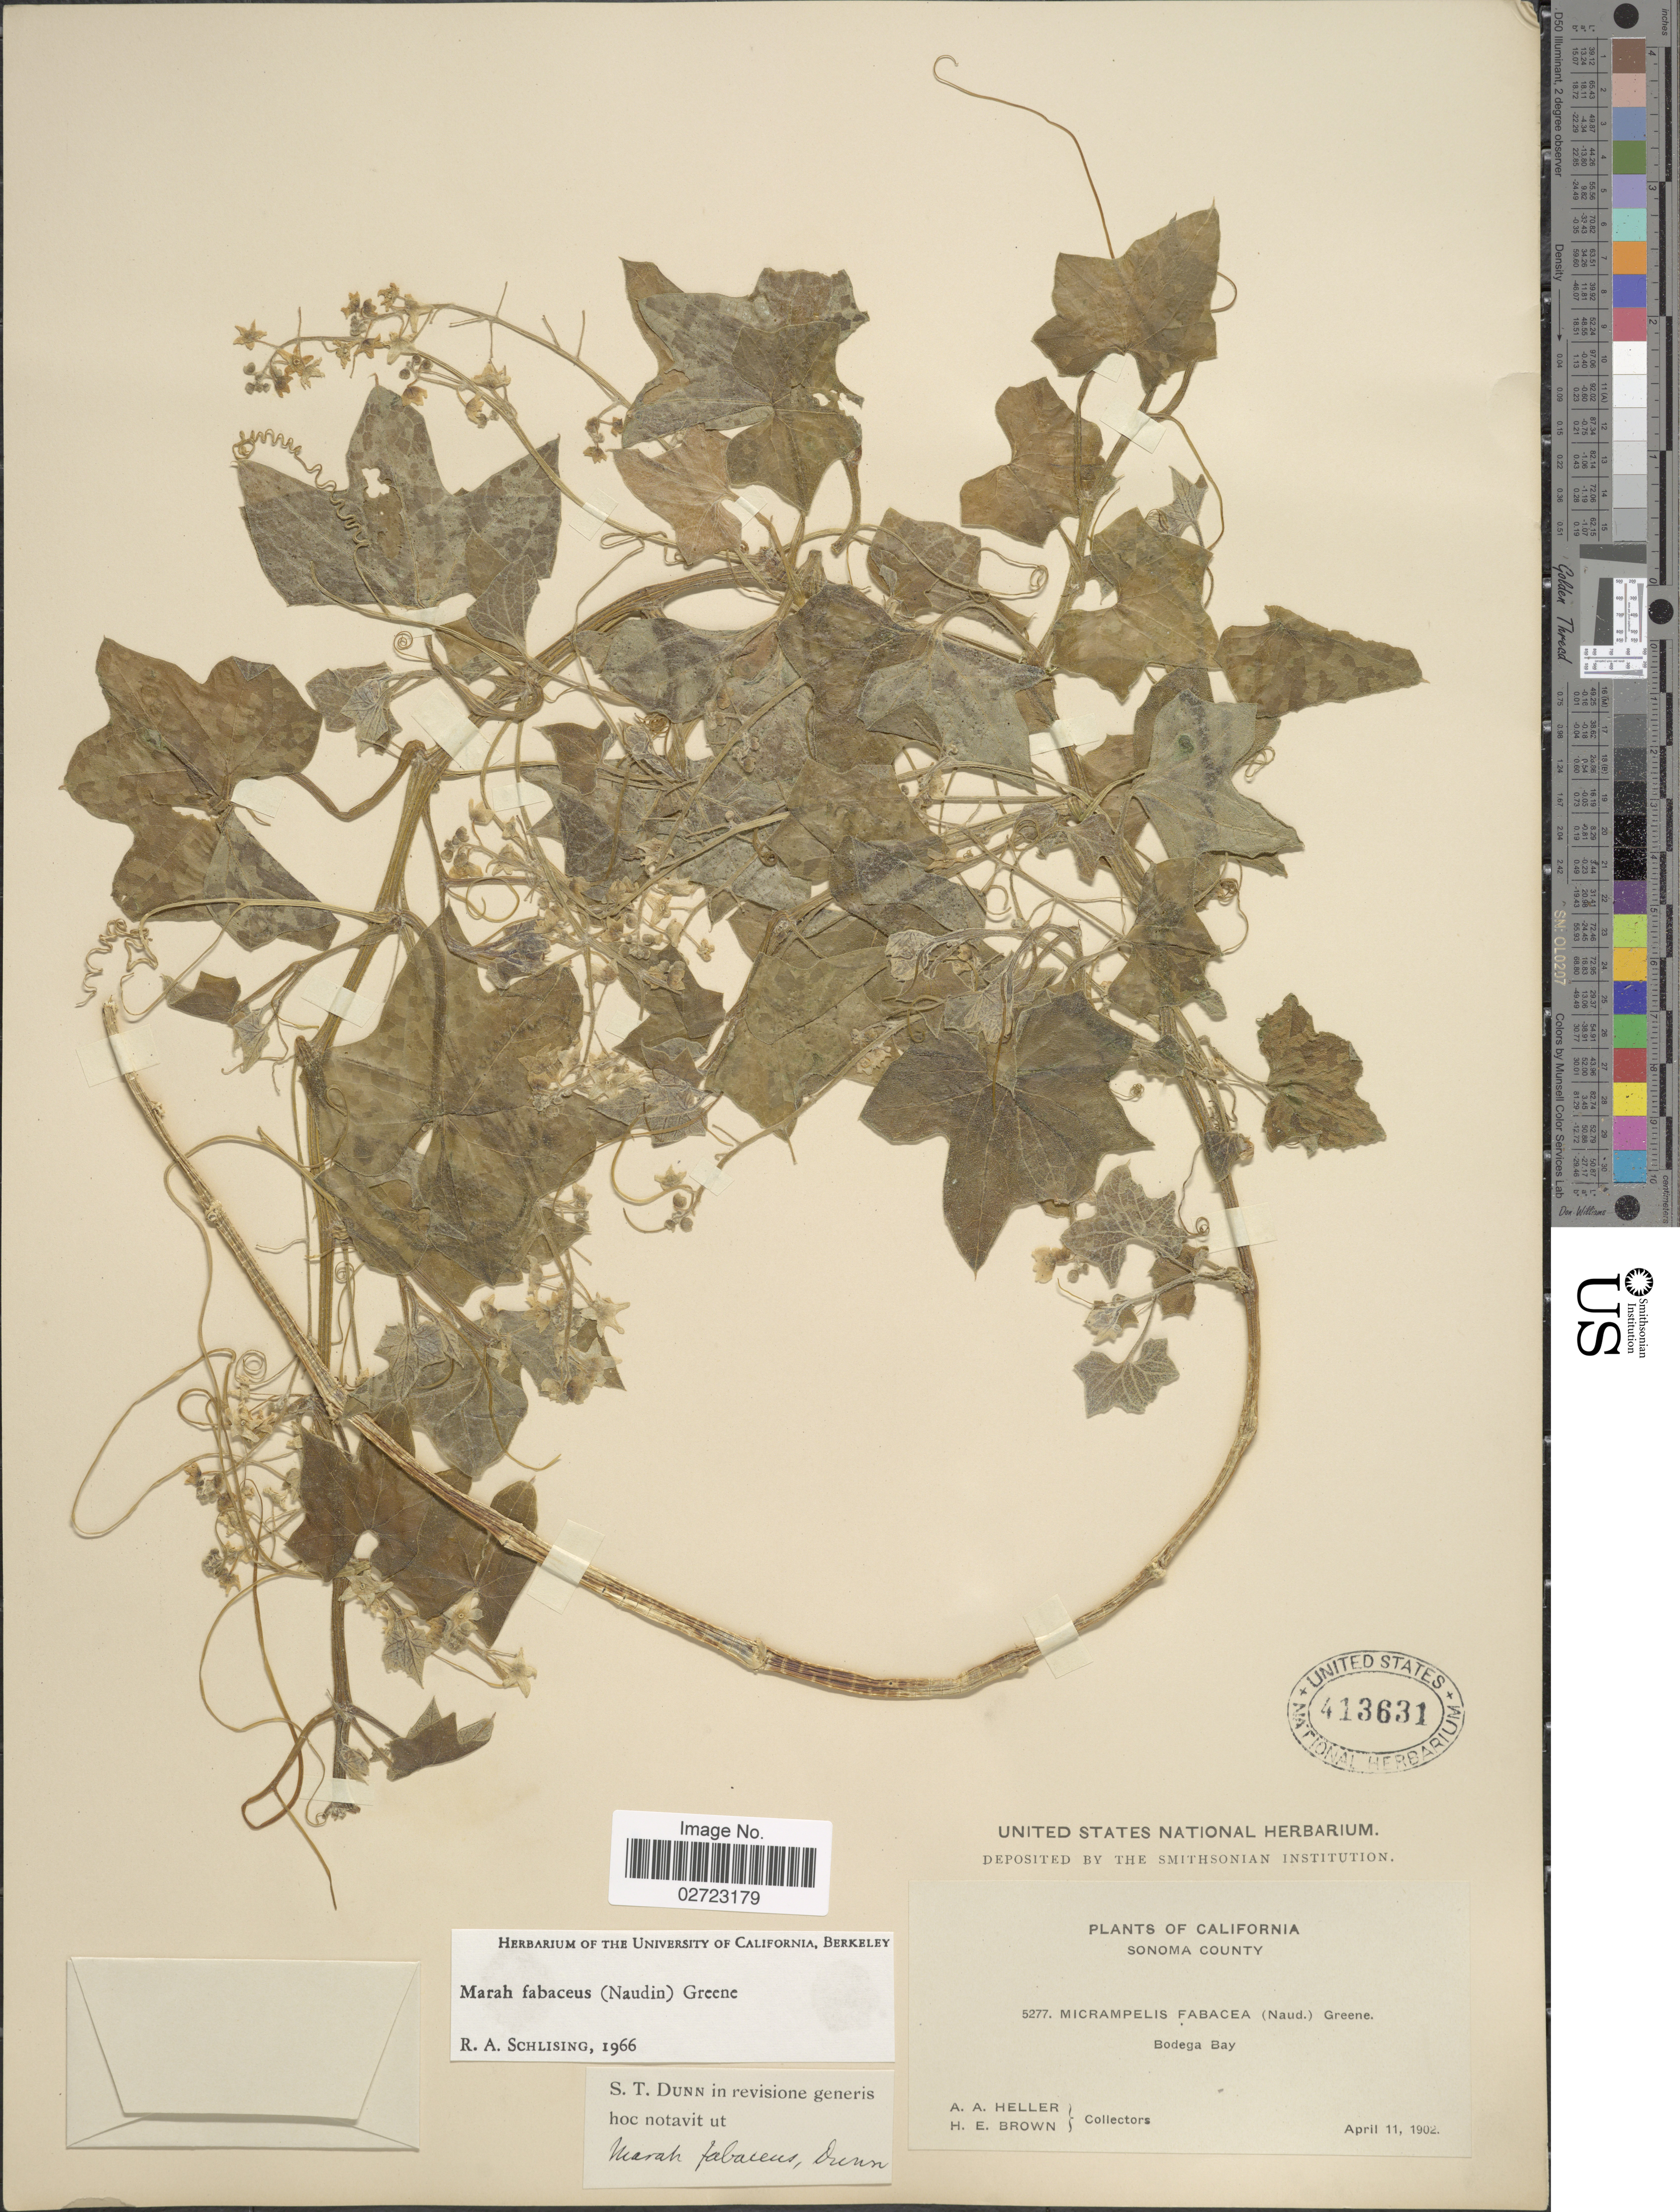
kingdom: Plantae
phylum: Tracheophyta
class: Magnoliopsida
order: Cucurbitales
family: Cucurbitaceae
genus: Marah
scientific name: Marah fabacea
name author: (Naudin) Greene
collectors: A. A. Heller & H. E. Brown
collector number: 5277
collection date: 1902-04-11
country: United States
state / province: California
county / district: Sonoma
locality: Sonoma County, Bodega Bay.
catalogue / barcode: US 413631